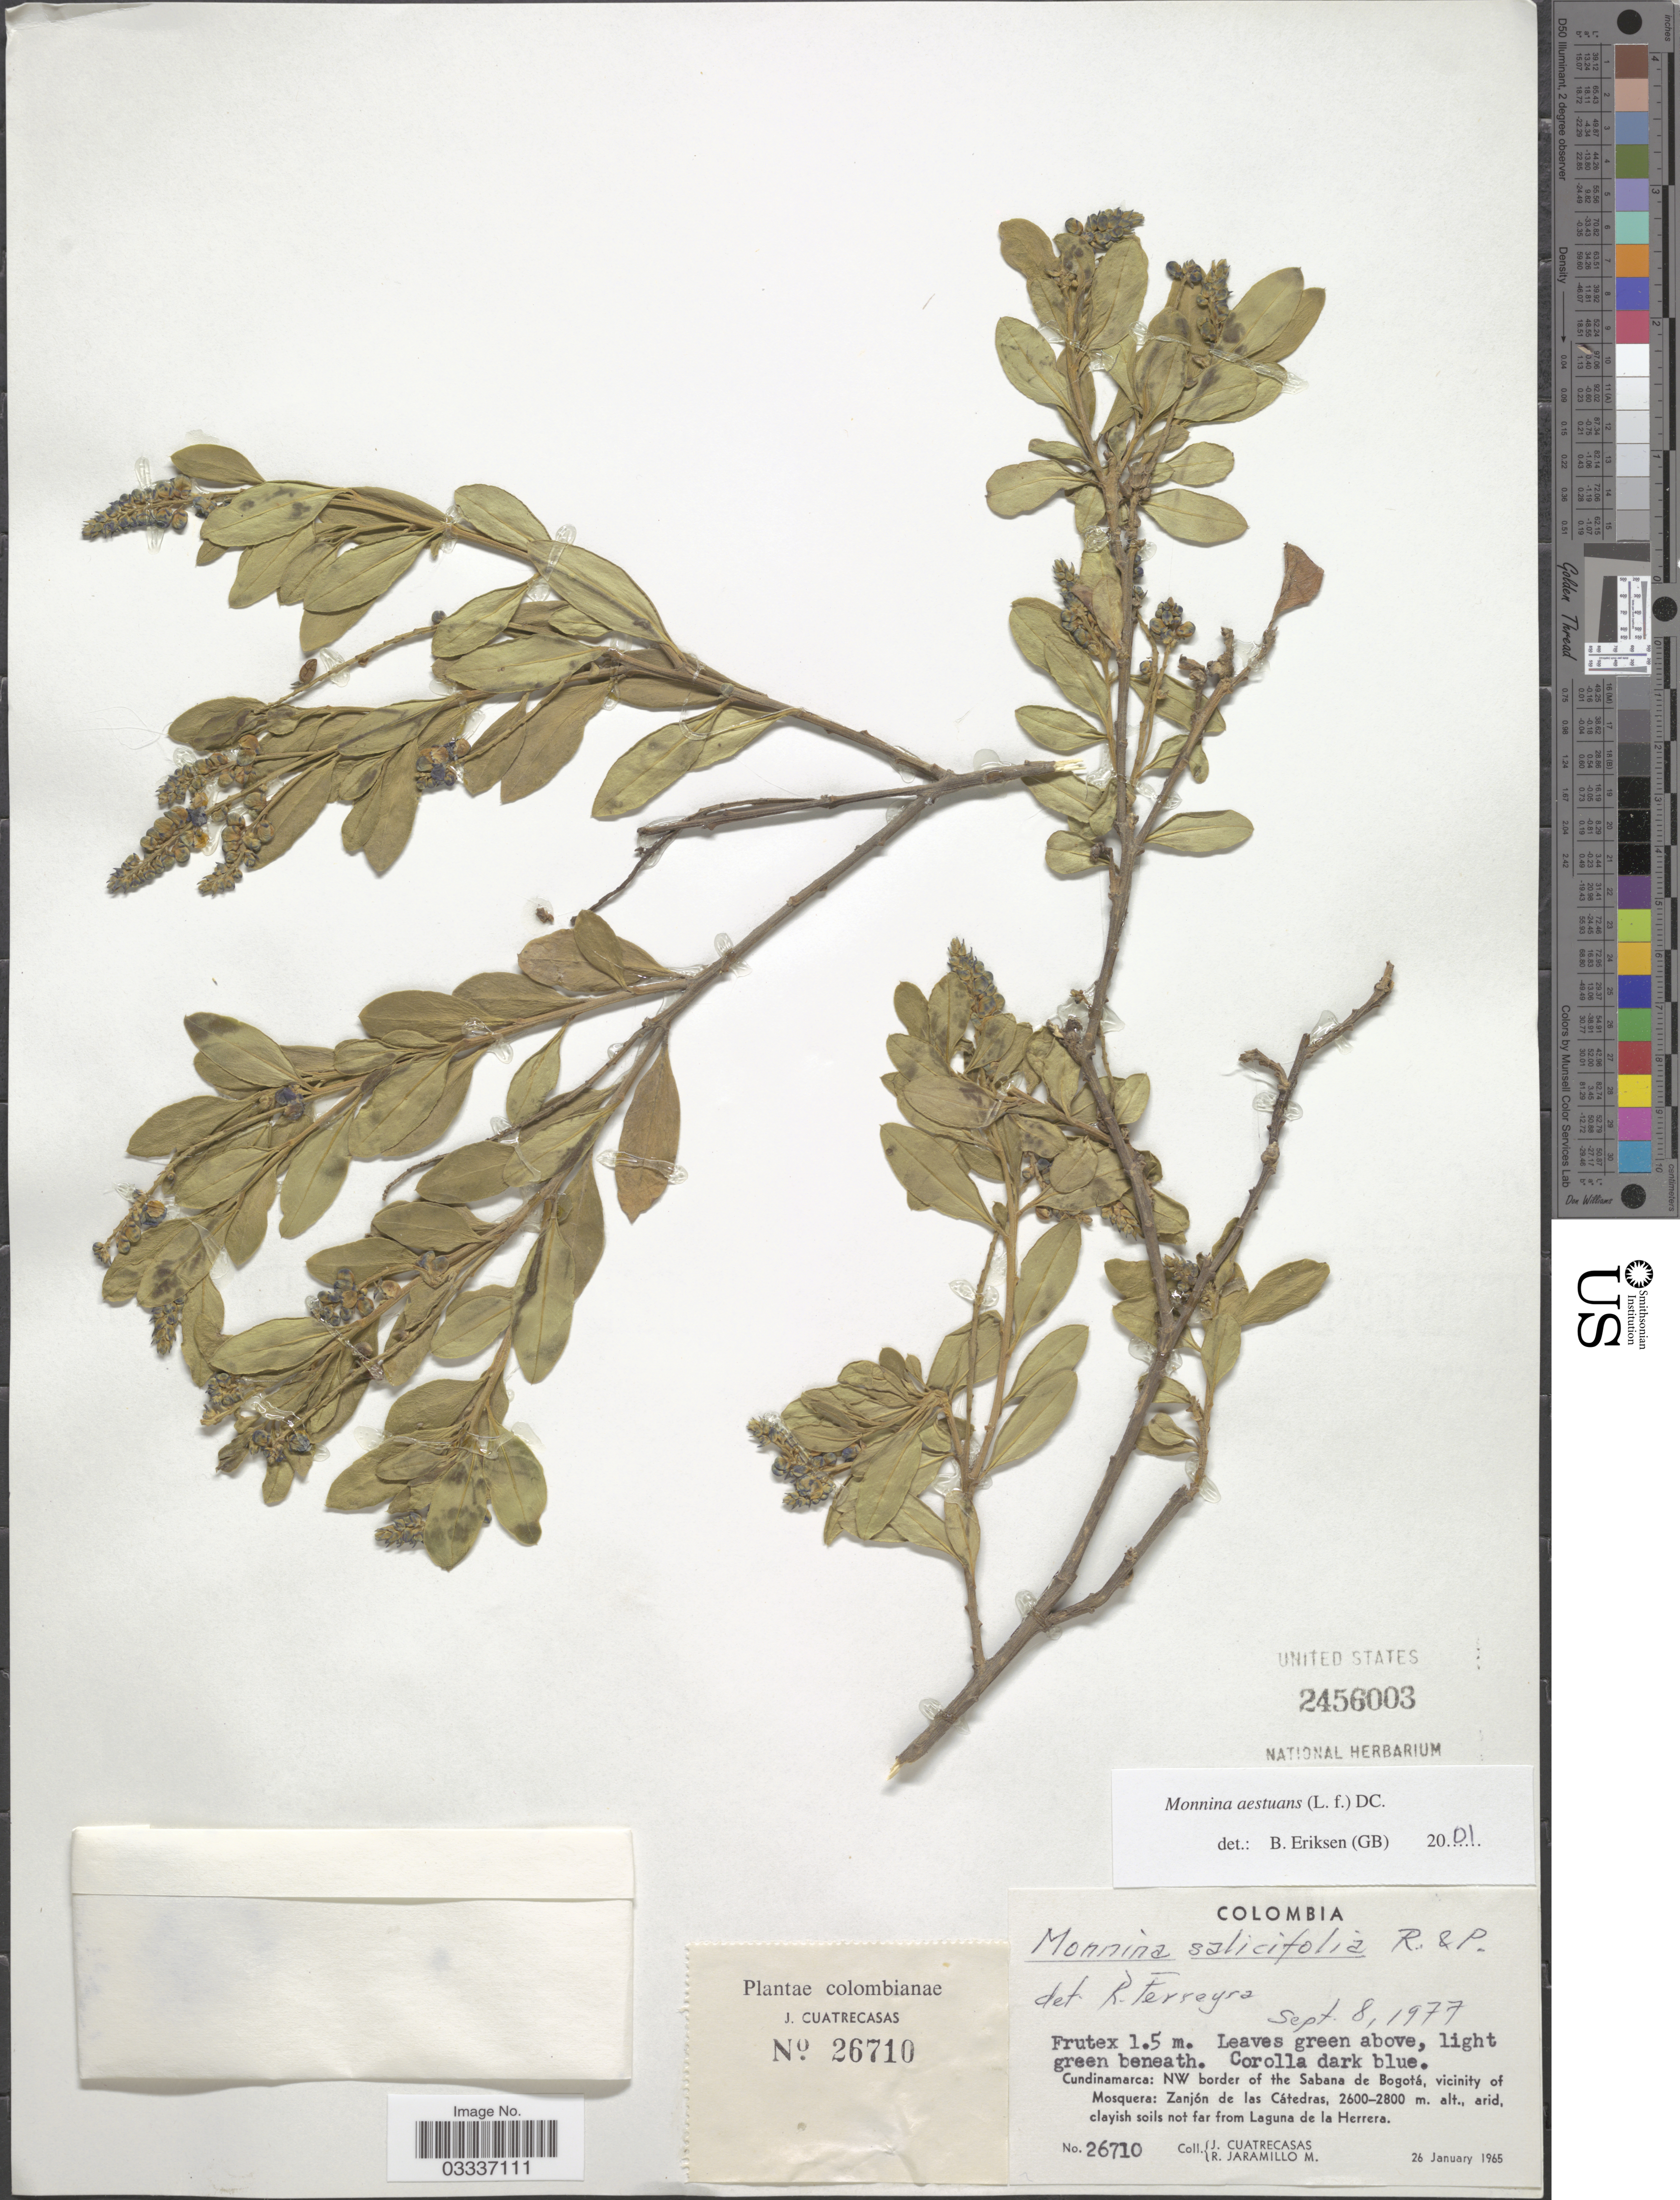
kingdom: Plantae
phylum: Tracheophyta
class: Magnoliopsida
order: Fabales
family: Polygalaceae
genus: Monnina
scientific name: Monnina aestuans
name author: (L. f.) DC.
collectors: J. Cuatrecasas & R. Jaramillo M.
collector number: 26710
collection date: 1965-01-26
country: Colombia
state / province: Cundinamarca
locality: NW border of the Sabana de Bogotá, vicinity of Mosquera: Zanjon de las Cátedras, arid clayish soils not far from Laguna de la Herrera.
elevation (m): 2600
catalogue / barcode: US 2456003